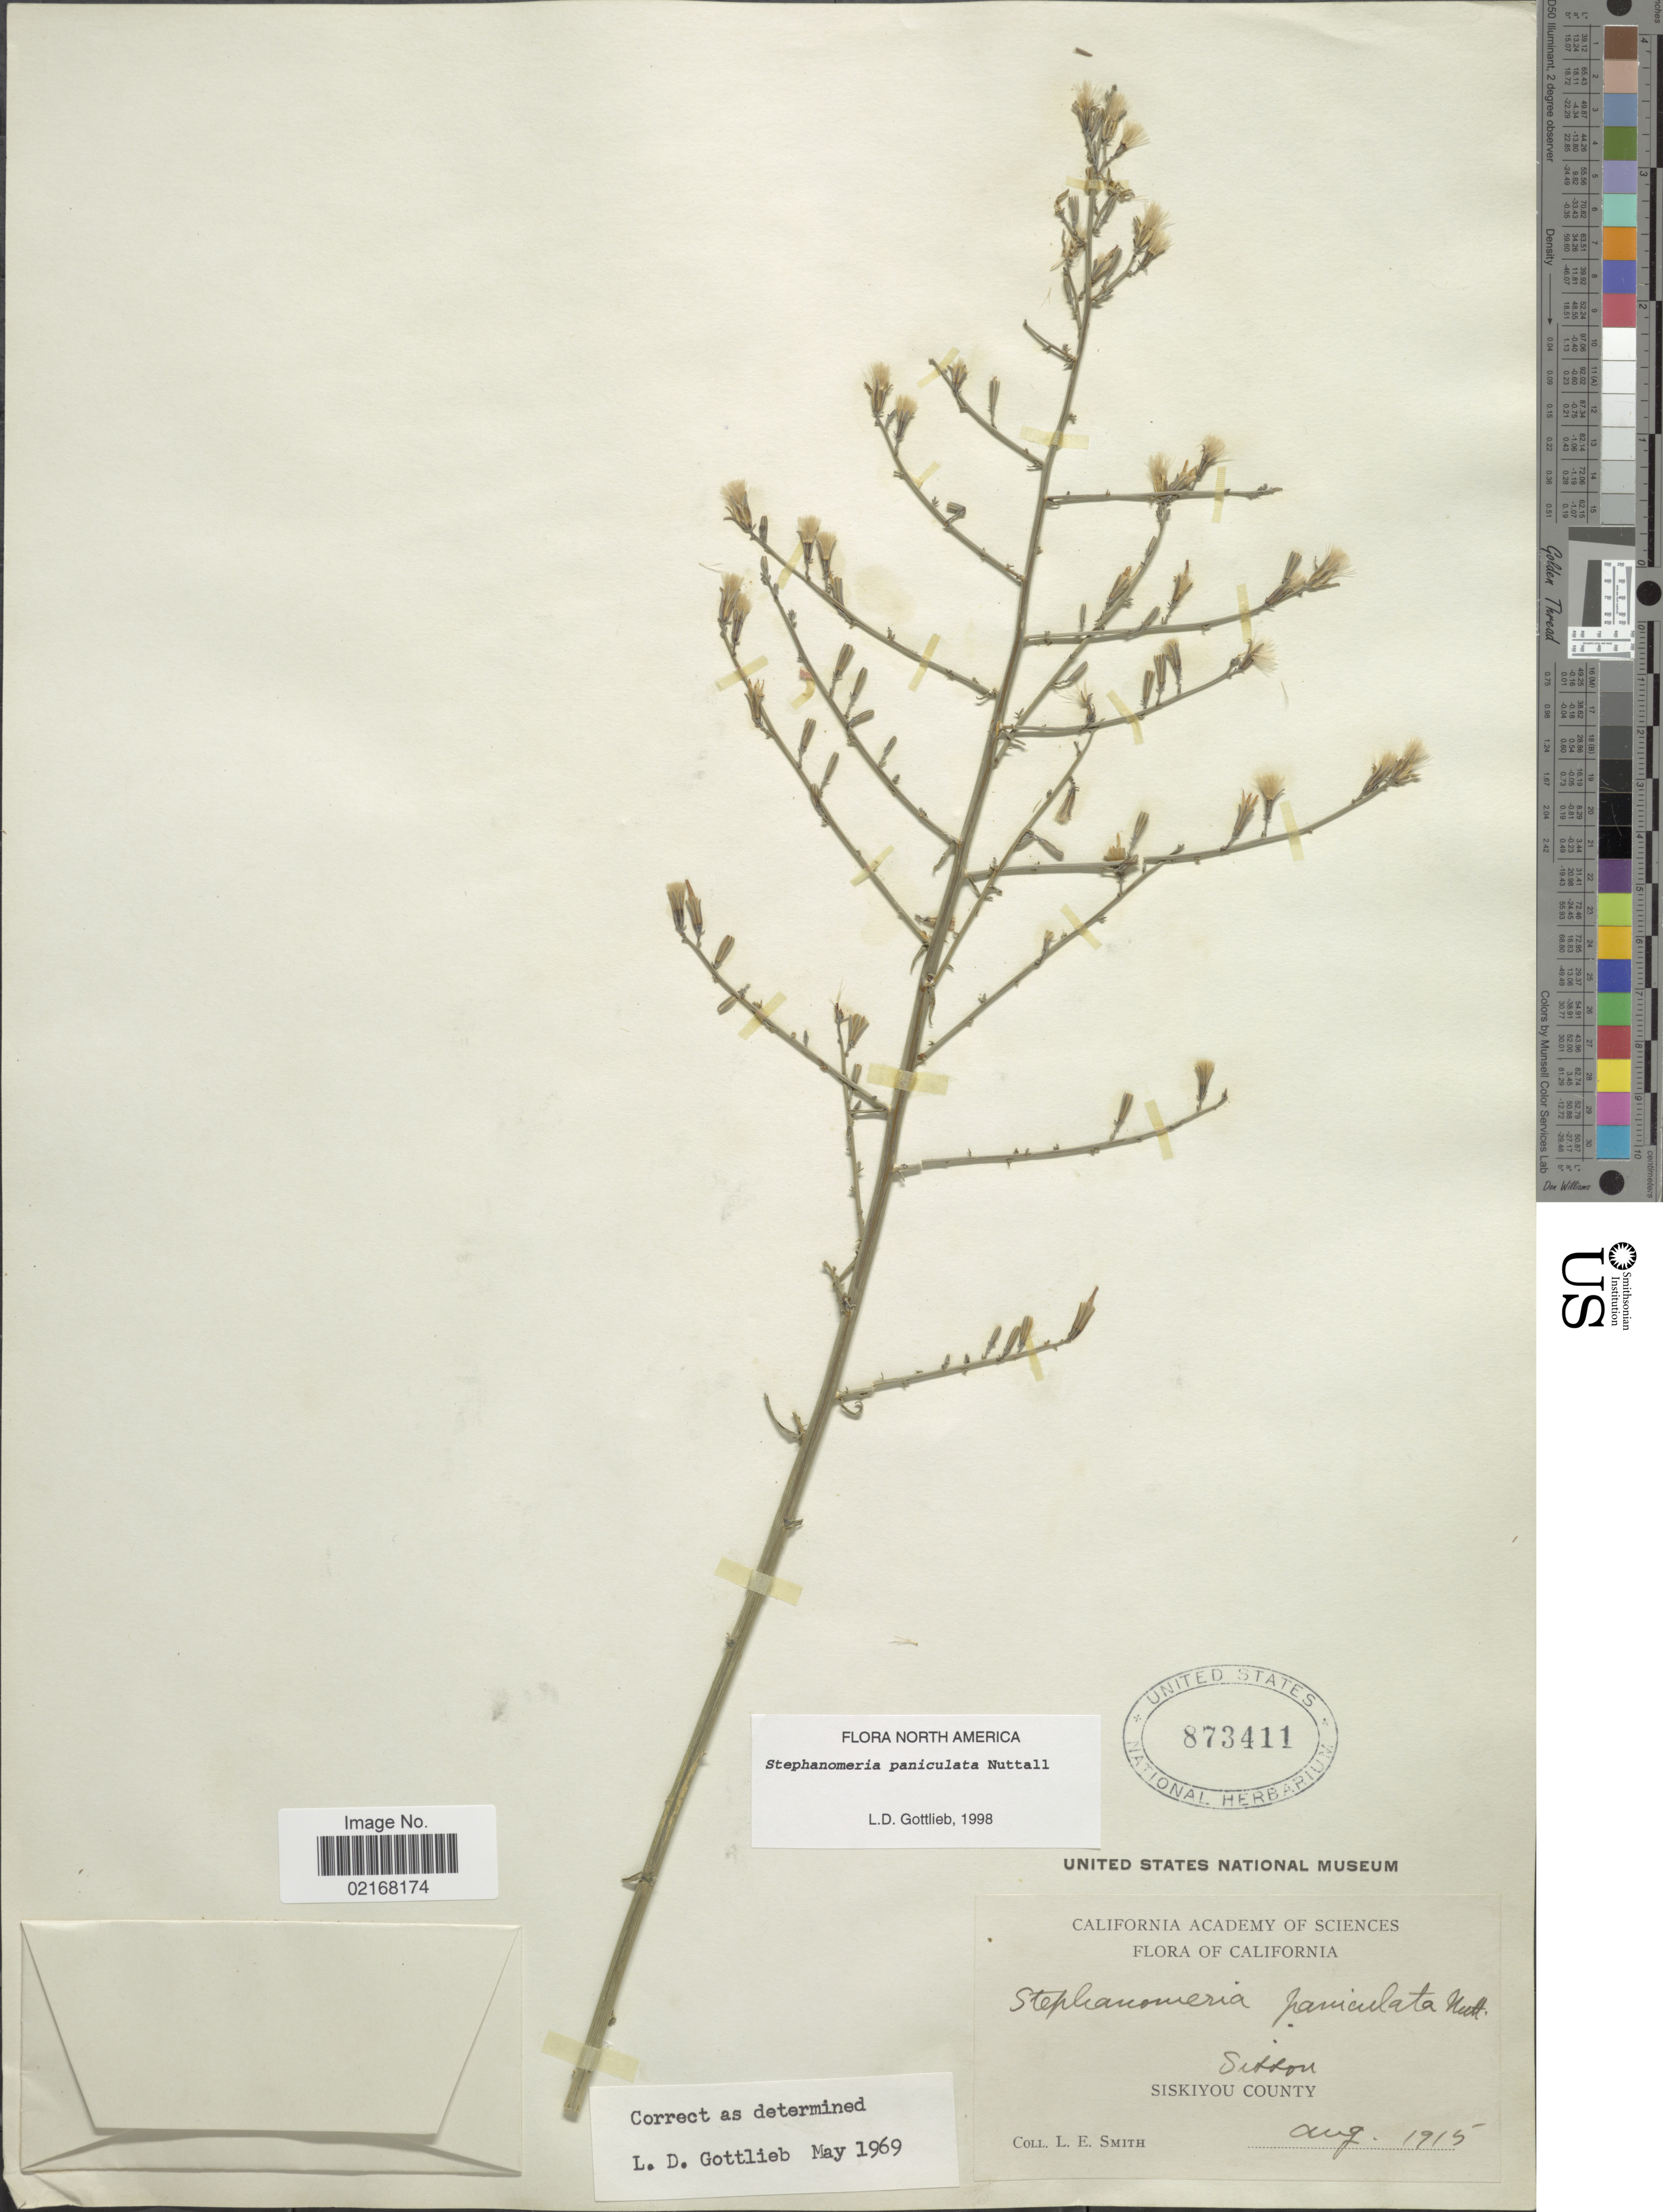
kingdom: Plantae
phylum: Tracheophyta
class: Magnoliopsida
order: Asterales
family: Asteraceae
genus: Stephanomeria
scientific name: Stephanomeria paniculata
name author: Nutt.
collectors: L. E. Smith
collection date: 1915-08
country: United States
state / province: California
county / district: Siskiyou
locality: Sitton, Siskiyou County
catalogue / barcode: US 873411